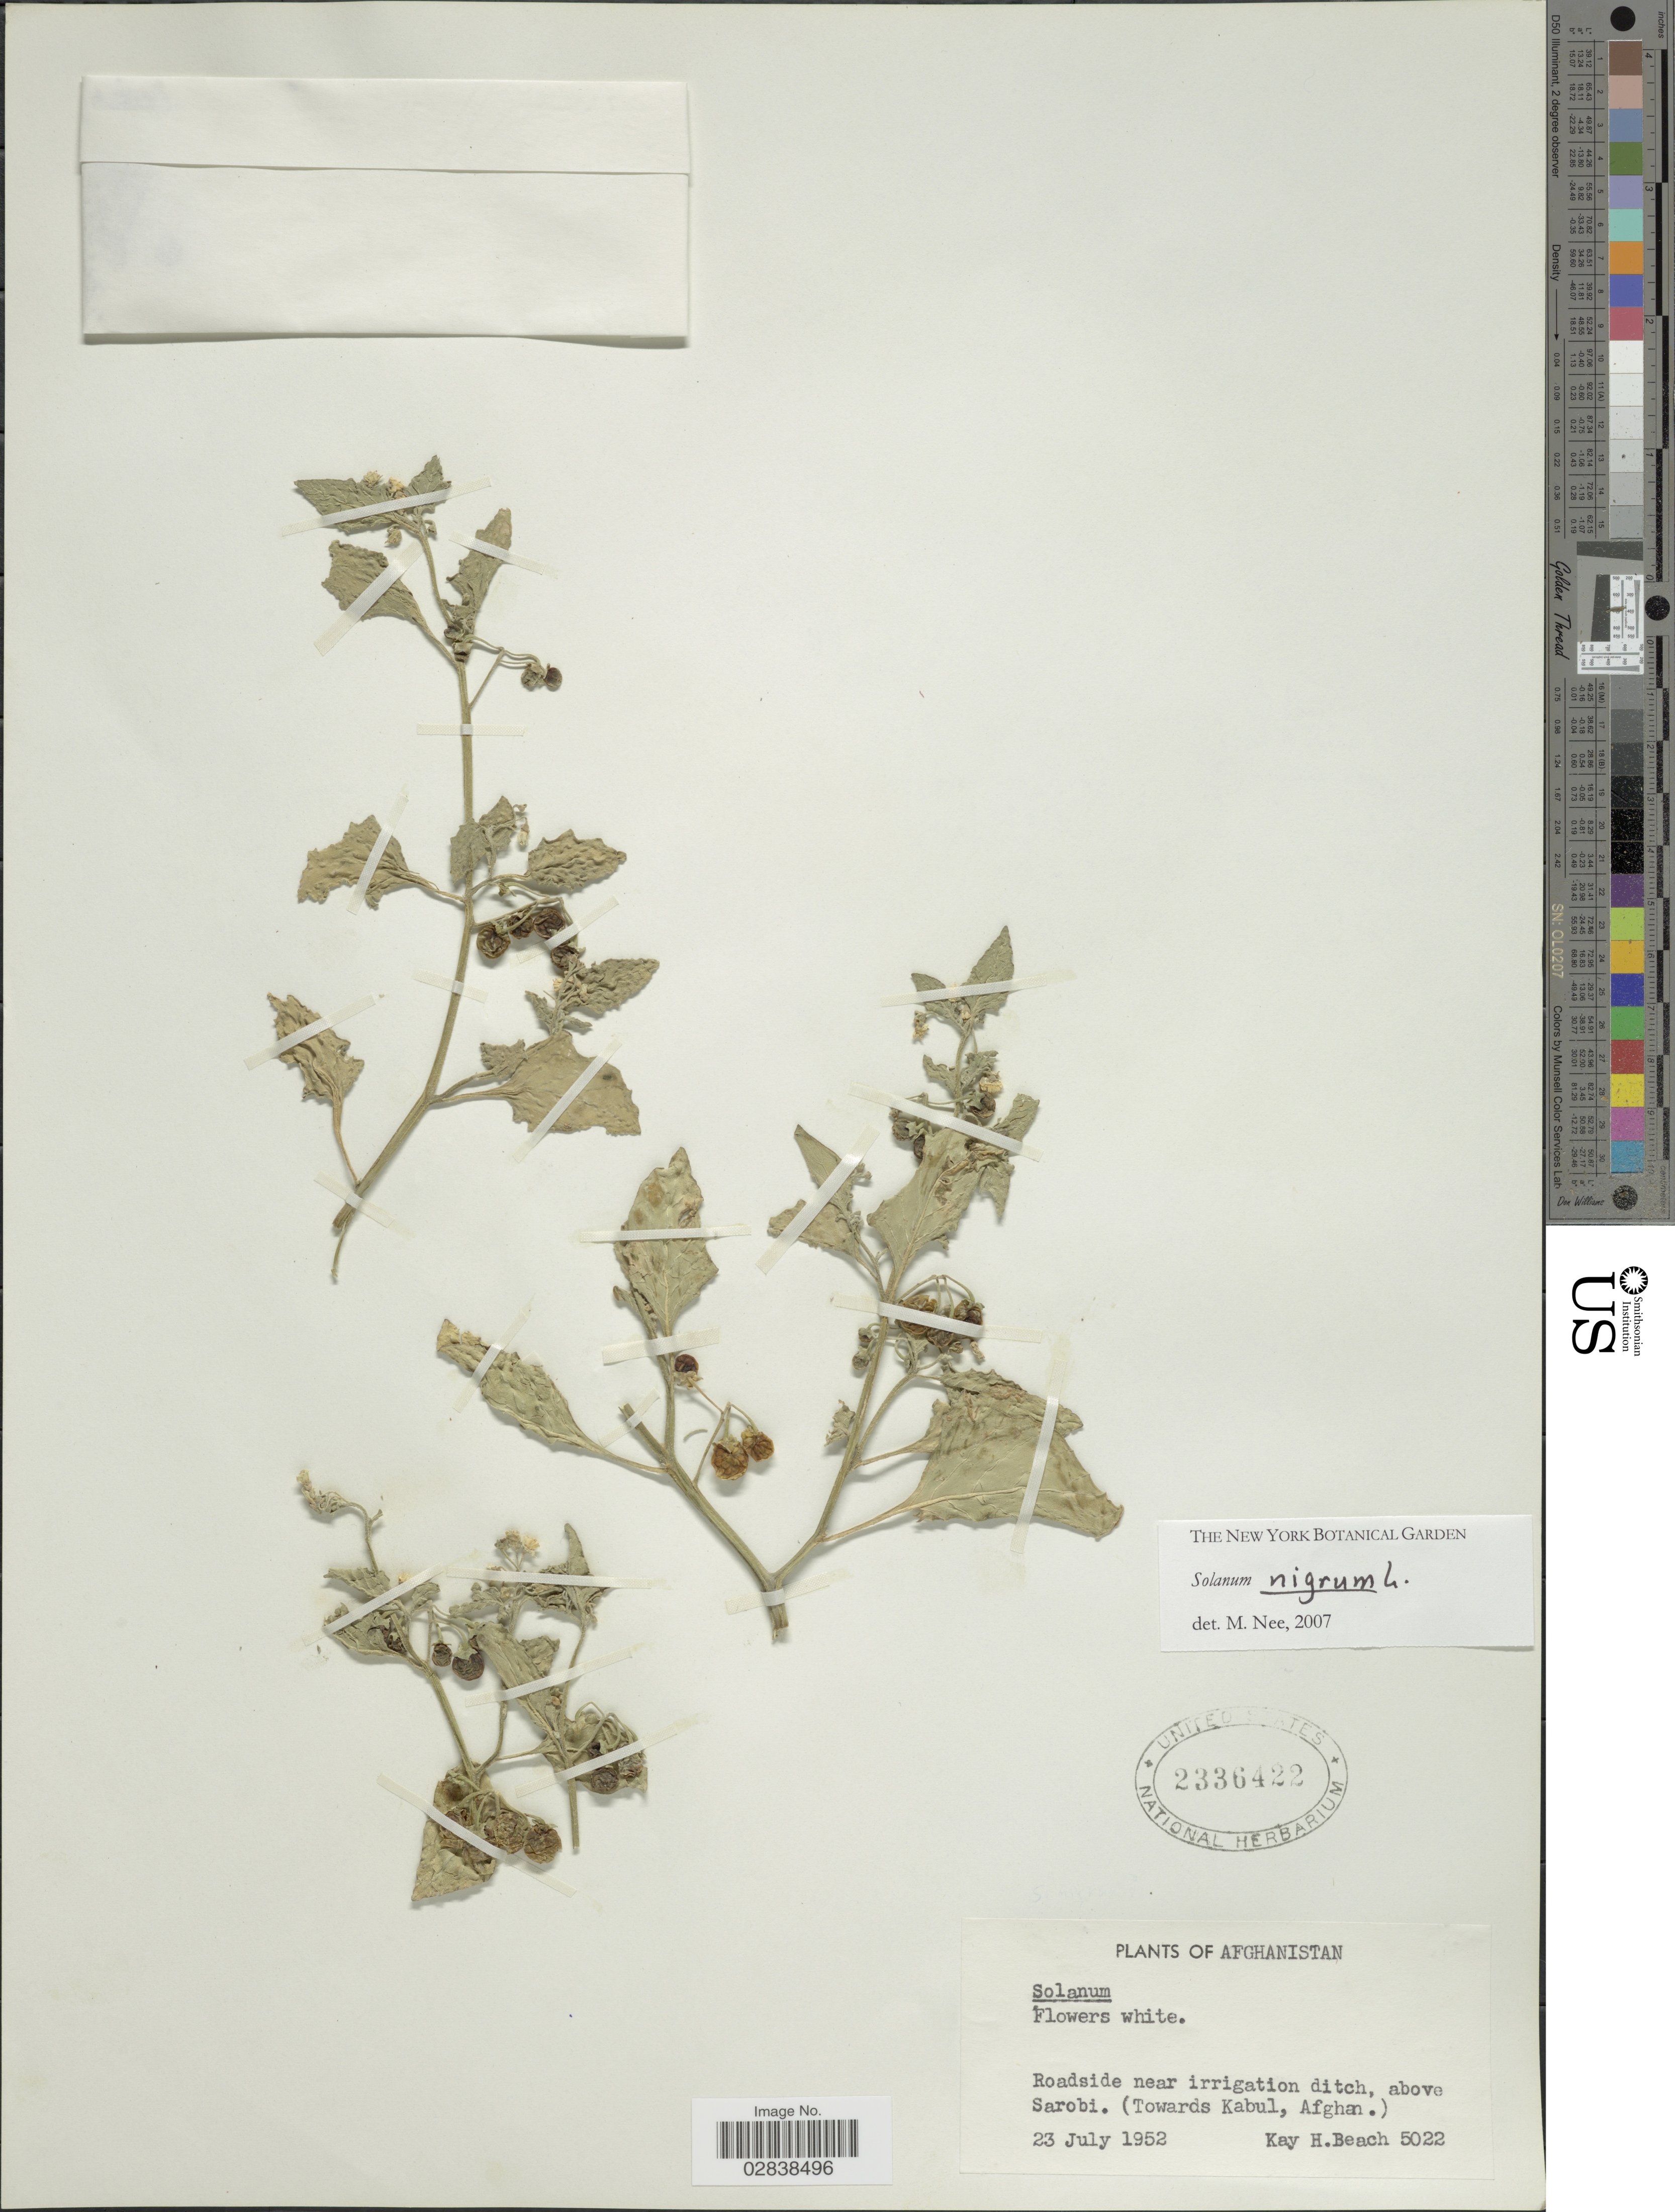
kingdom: Plantae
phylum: Tracheophyta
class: Magnoliopsida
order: Solanales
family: Solanaceae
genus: Solanum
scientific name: Solanum nigrum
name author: L.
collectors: K. H. Beach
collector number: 5022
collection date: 1952-07-23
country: Afghanistan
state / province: Kabul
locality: Roadside near irrigation ditch, above Sarobi (Towards Kabul, Afghan.).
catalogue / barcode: US 2336422